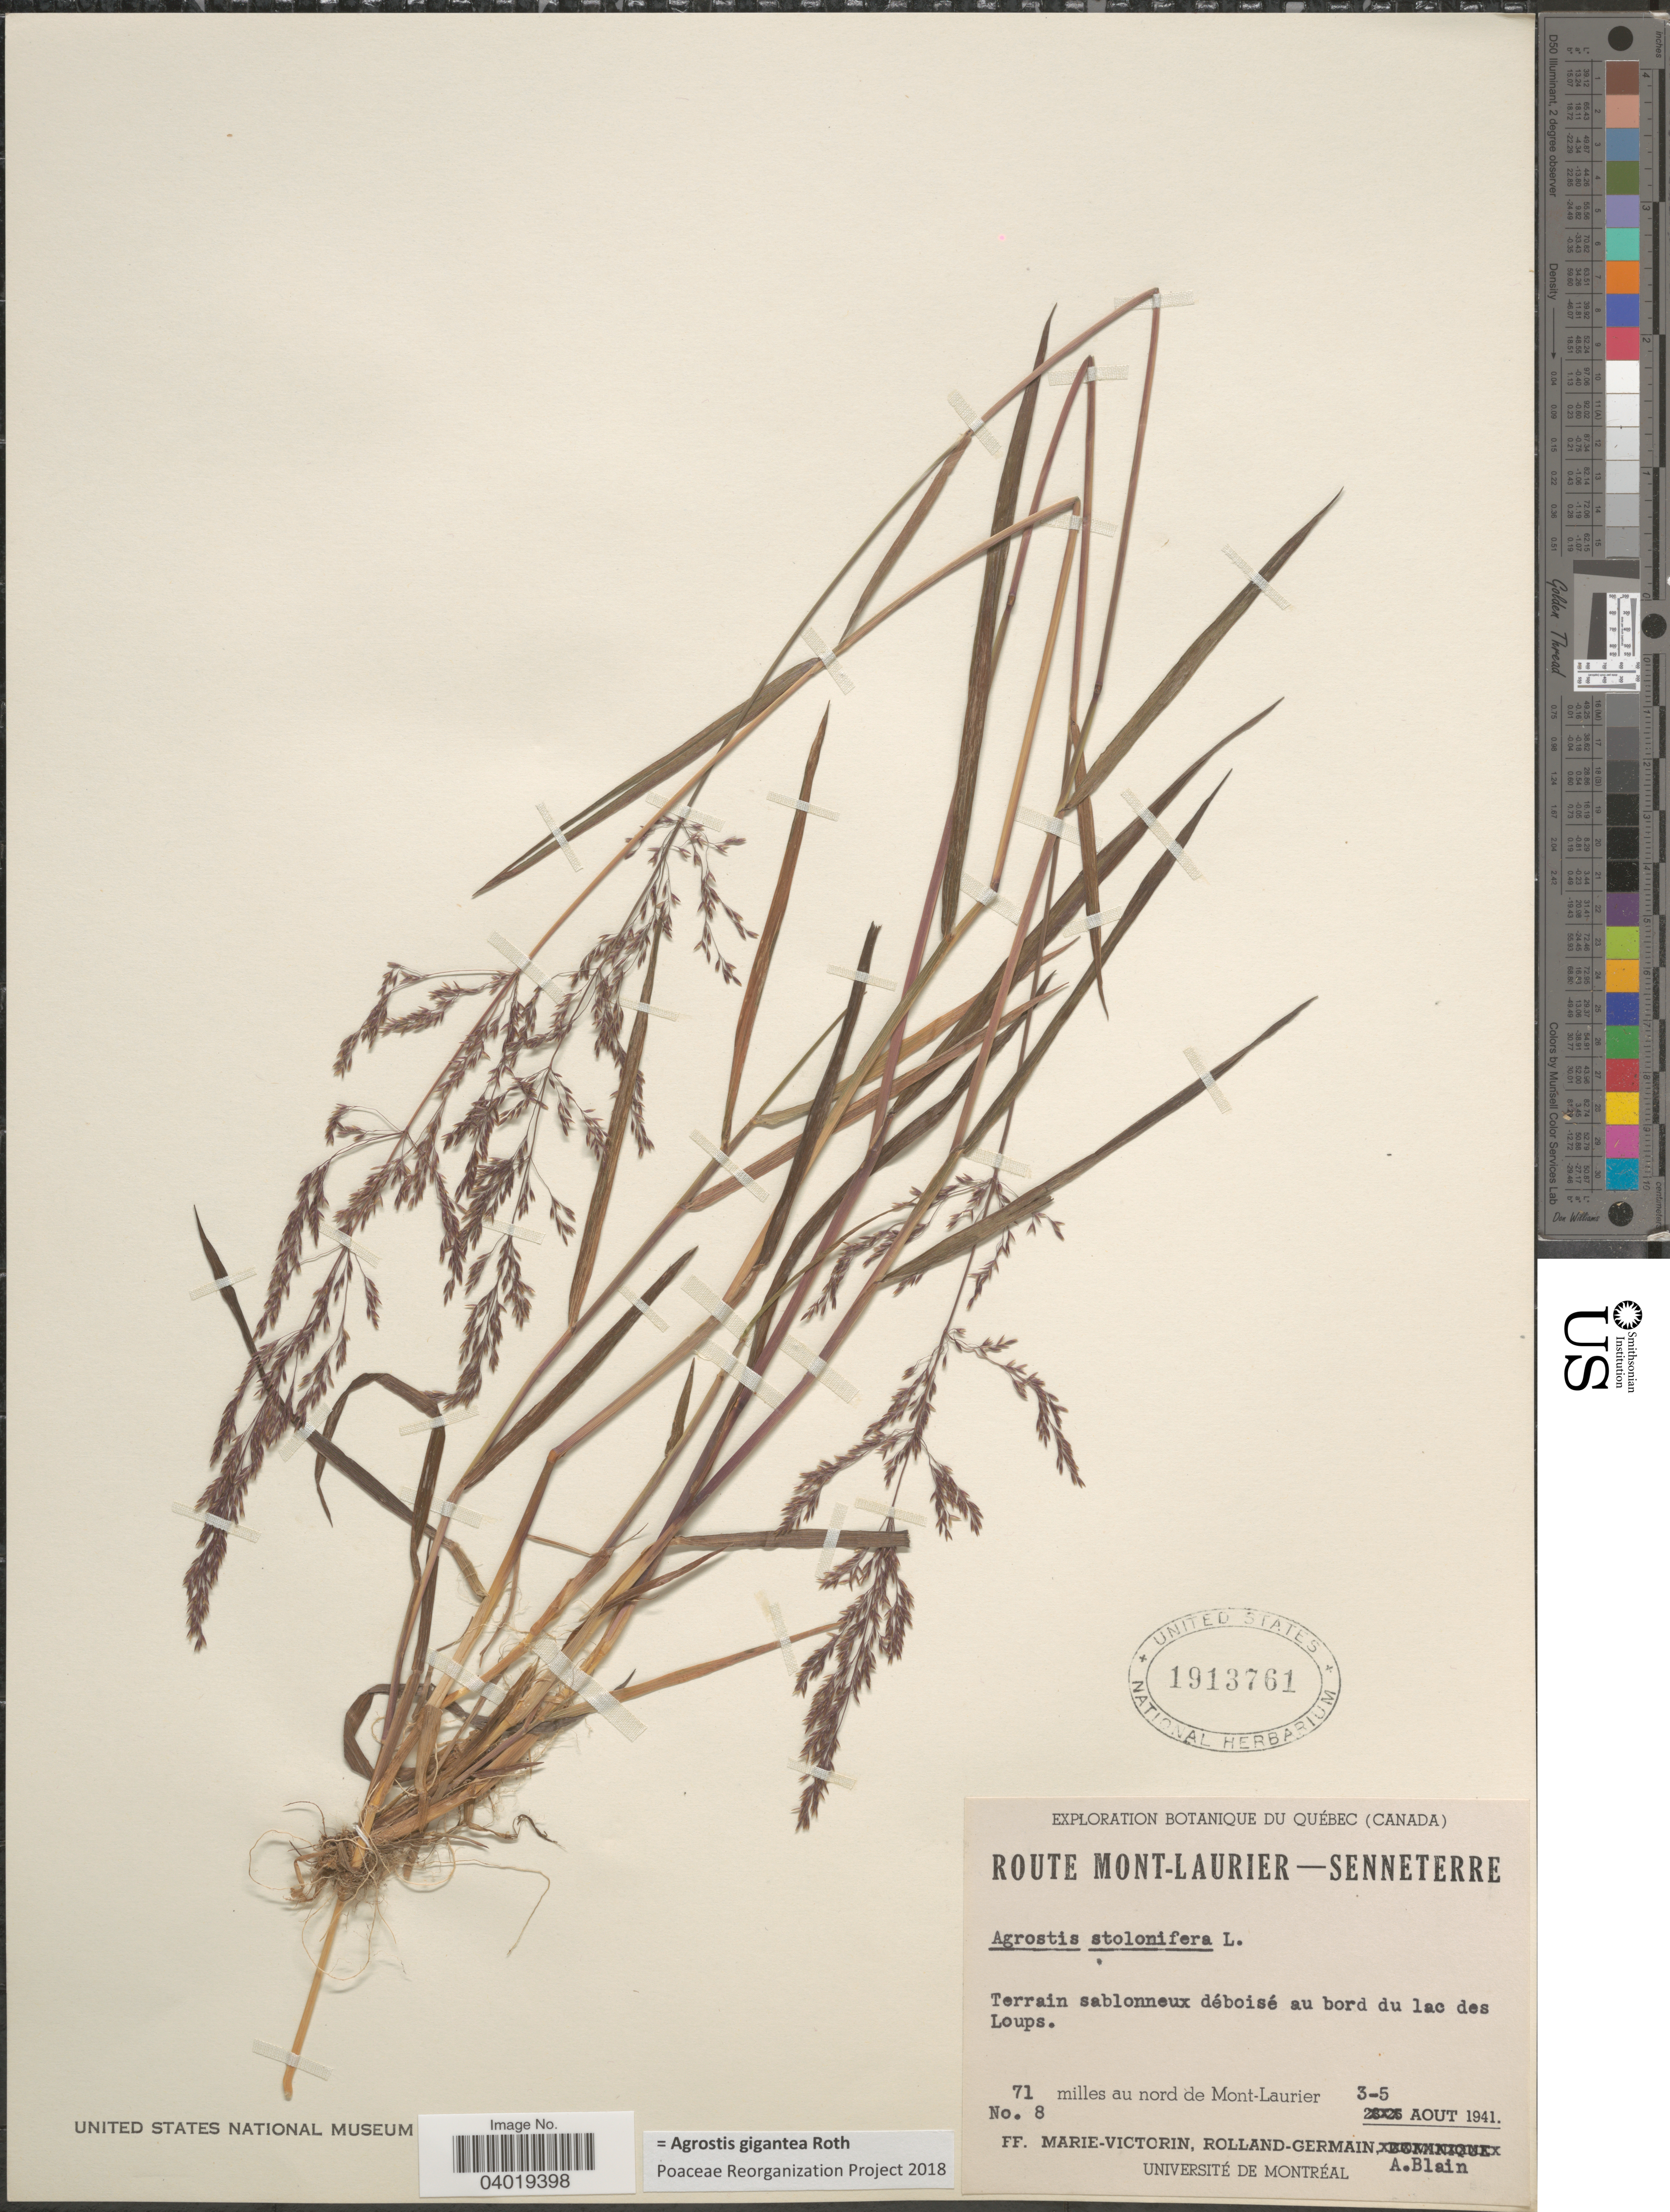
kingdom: Plantae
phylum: Tracheophyta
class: Liliopsida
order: Poales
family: Poaceae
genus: Agrostis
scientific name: Agrostis gigantea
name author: Roth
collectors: F. Marie-Victorin, Rolland-Germain & A. Blain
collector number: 8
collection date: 1941-08-03/1941-08-05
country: Canada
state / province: Quebec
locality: Route Mont-Laurier - Senneterre. Terrain sablonneux déboisé au bord du lac des Loups. 71 miles au nord de Mont-Laurier.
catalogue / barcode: US 1913761